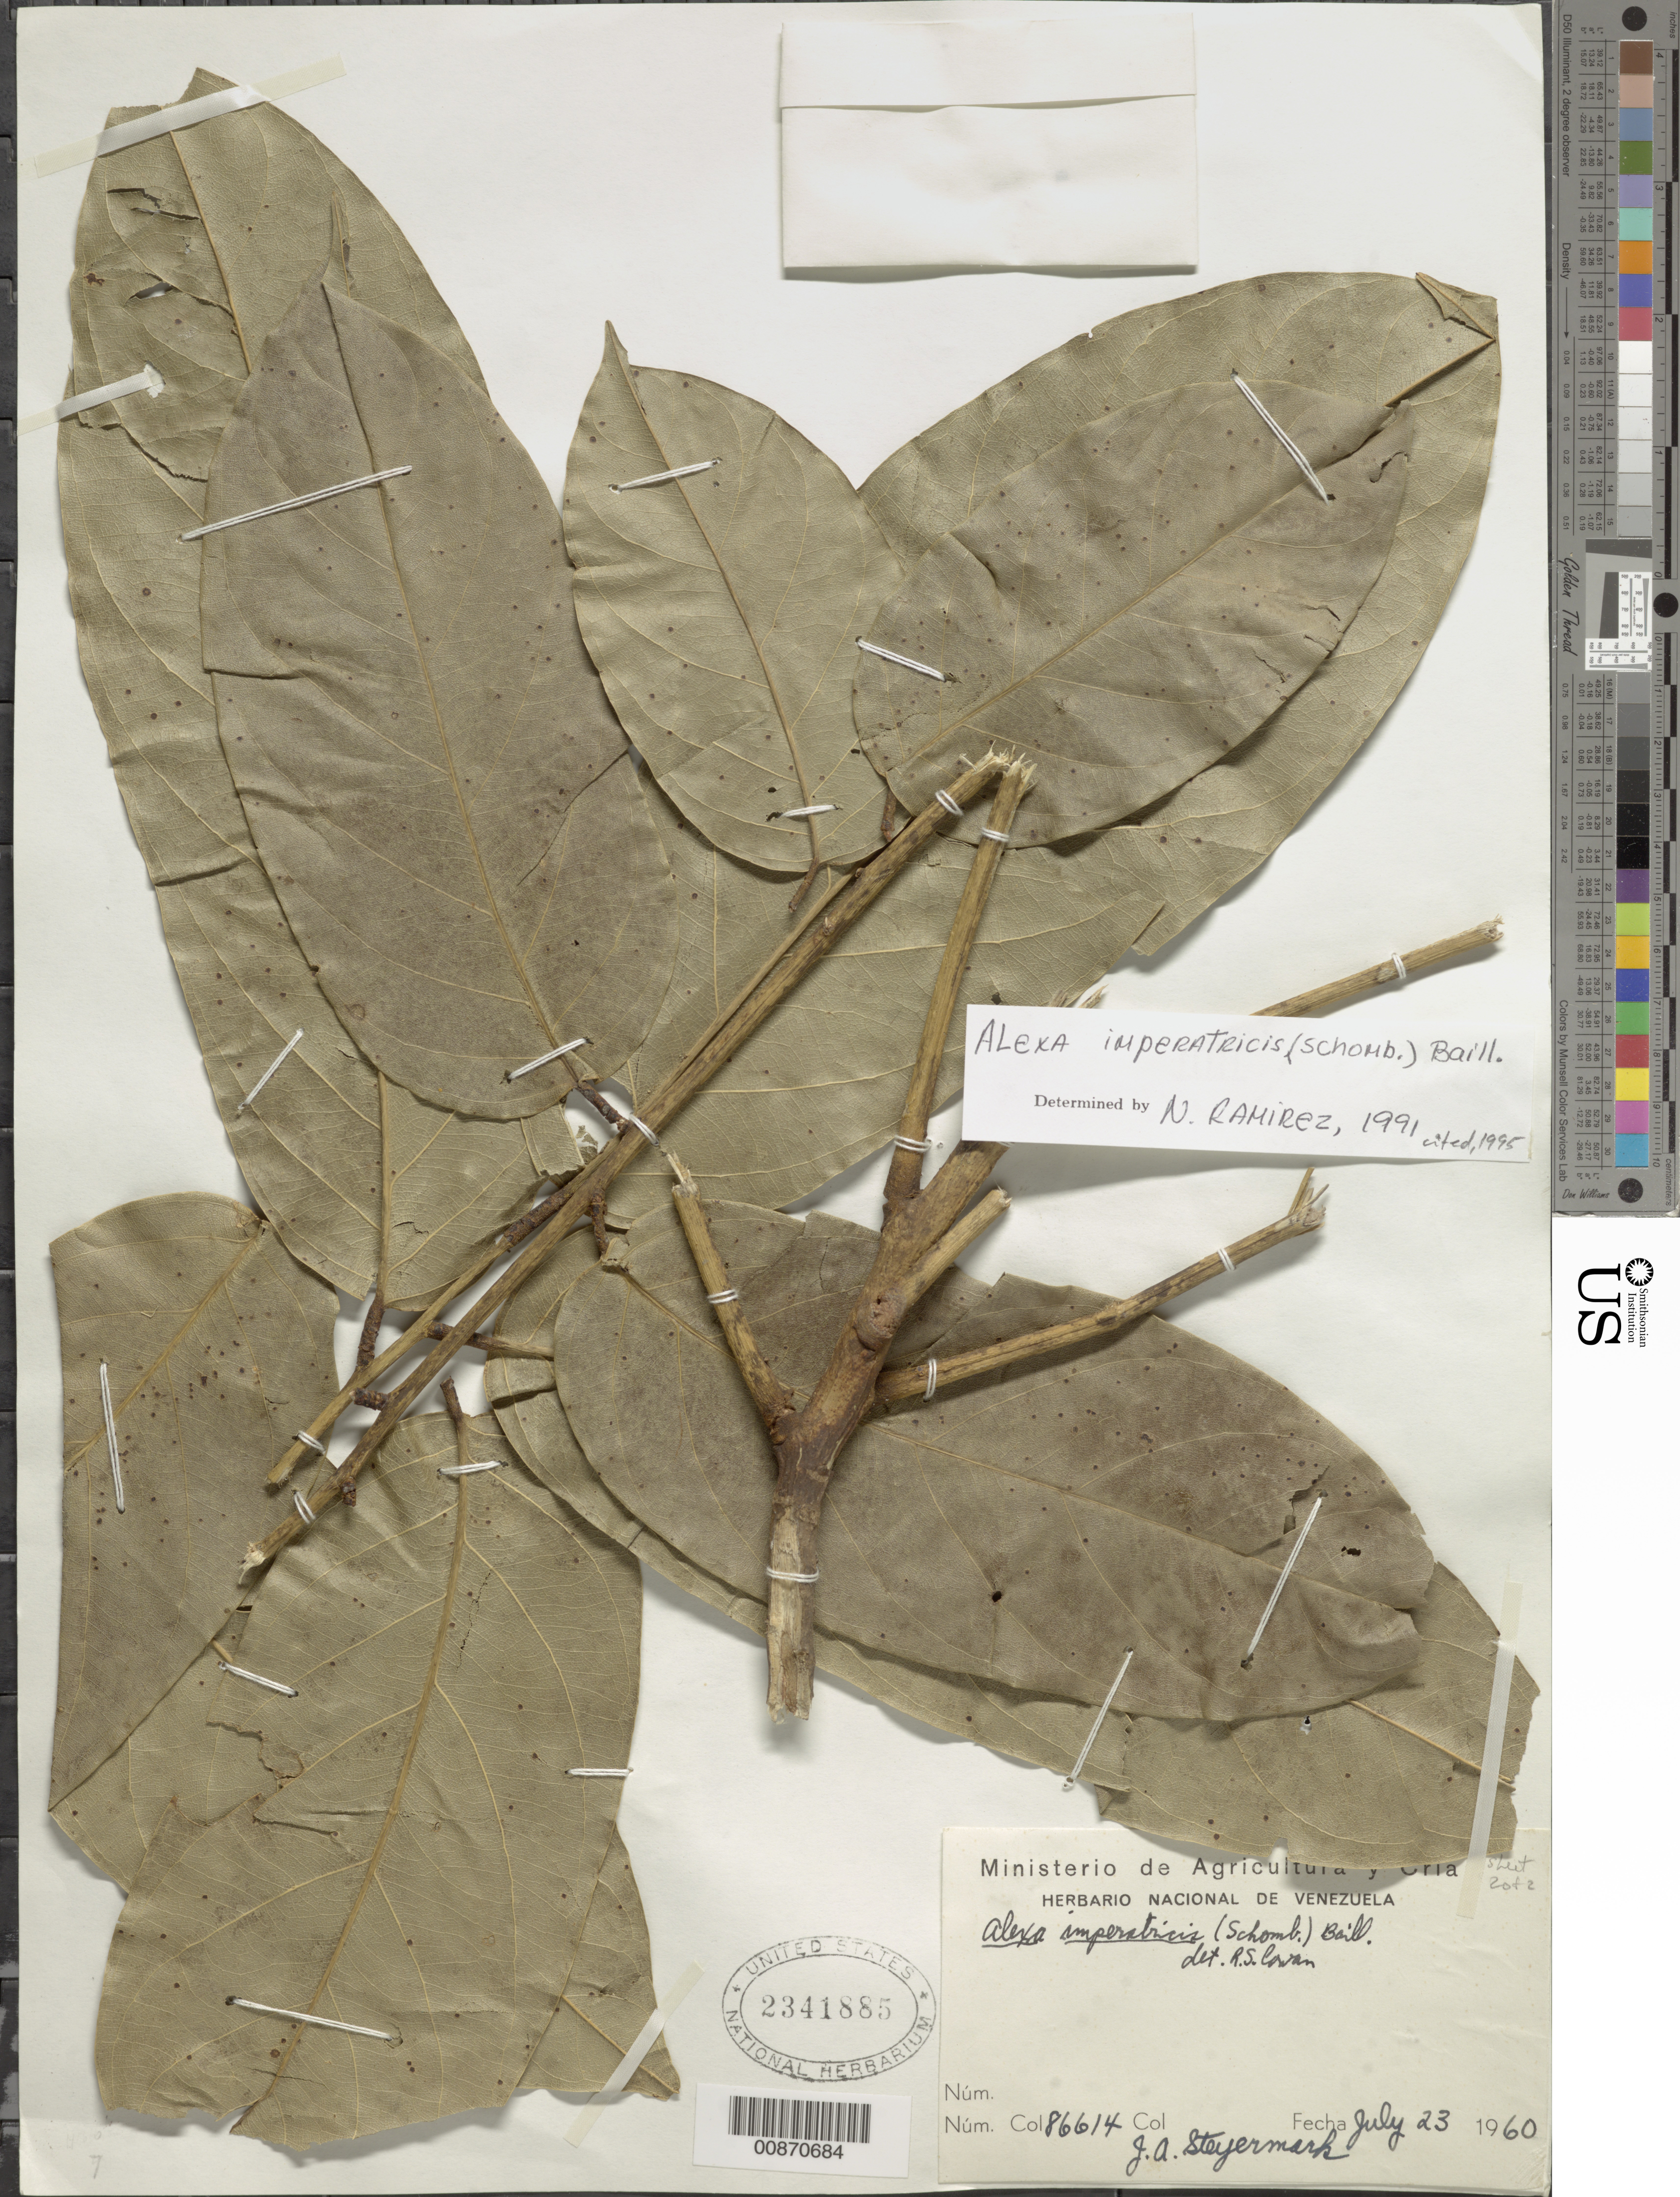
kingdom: Plantae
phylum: Tracheophyta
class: Magnoliopsida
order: Fabales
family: Fabaceae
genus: Alexa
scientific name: Alexa imperatricis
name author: (R.H. Schomb.) Baill.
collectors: J. Steyermark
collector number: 86614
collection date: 1960-07-23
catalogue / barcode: US 2341885